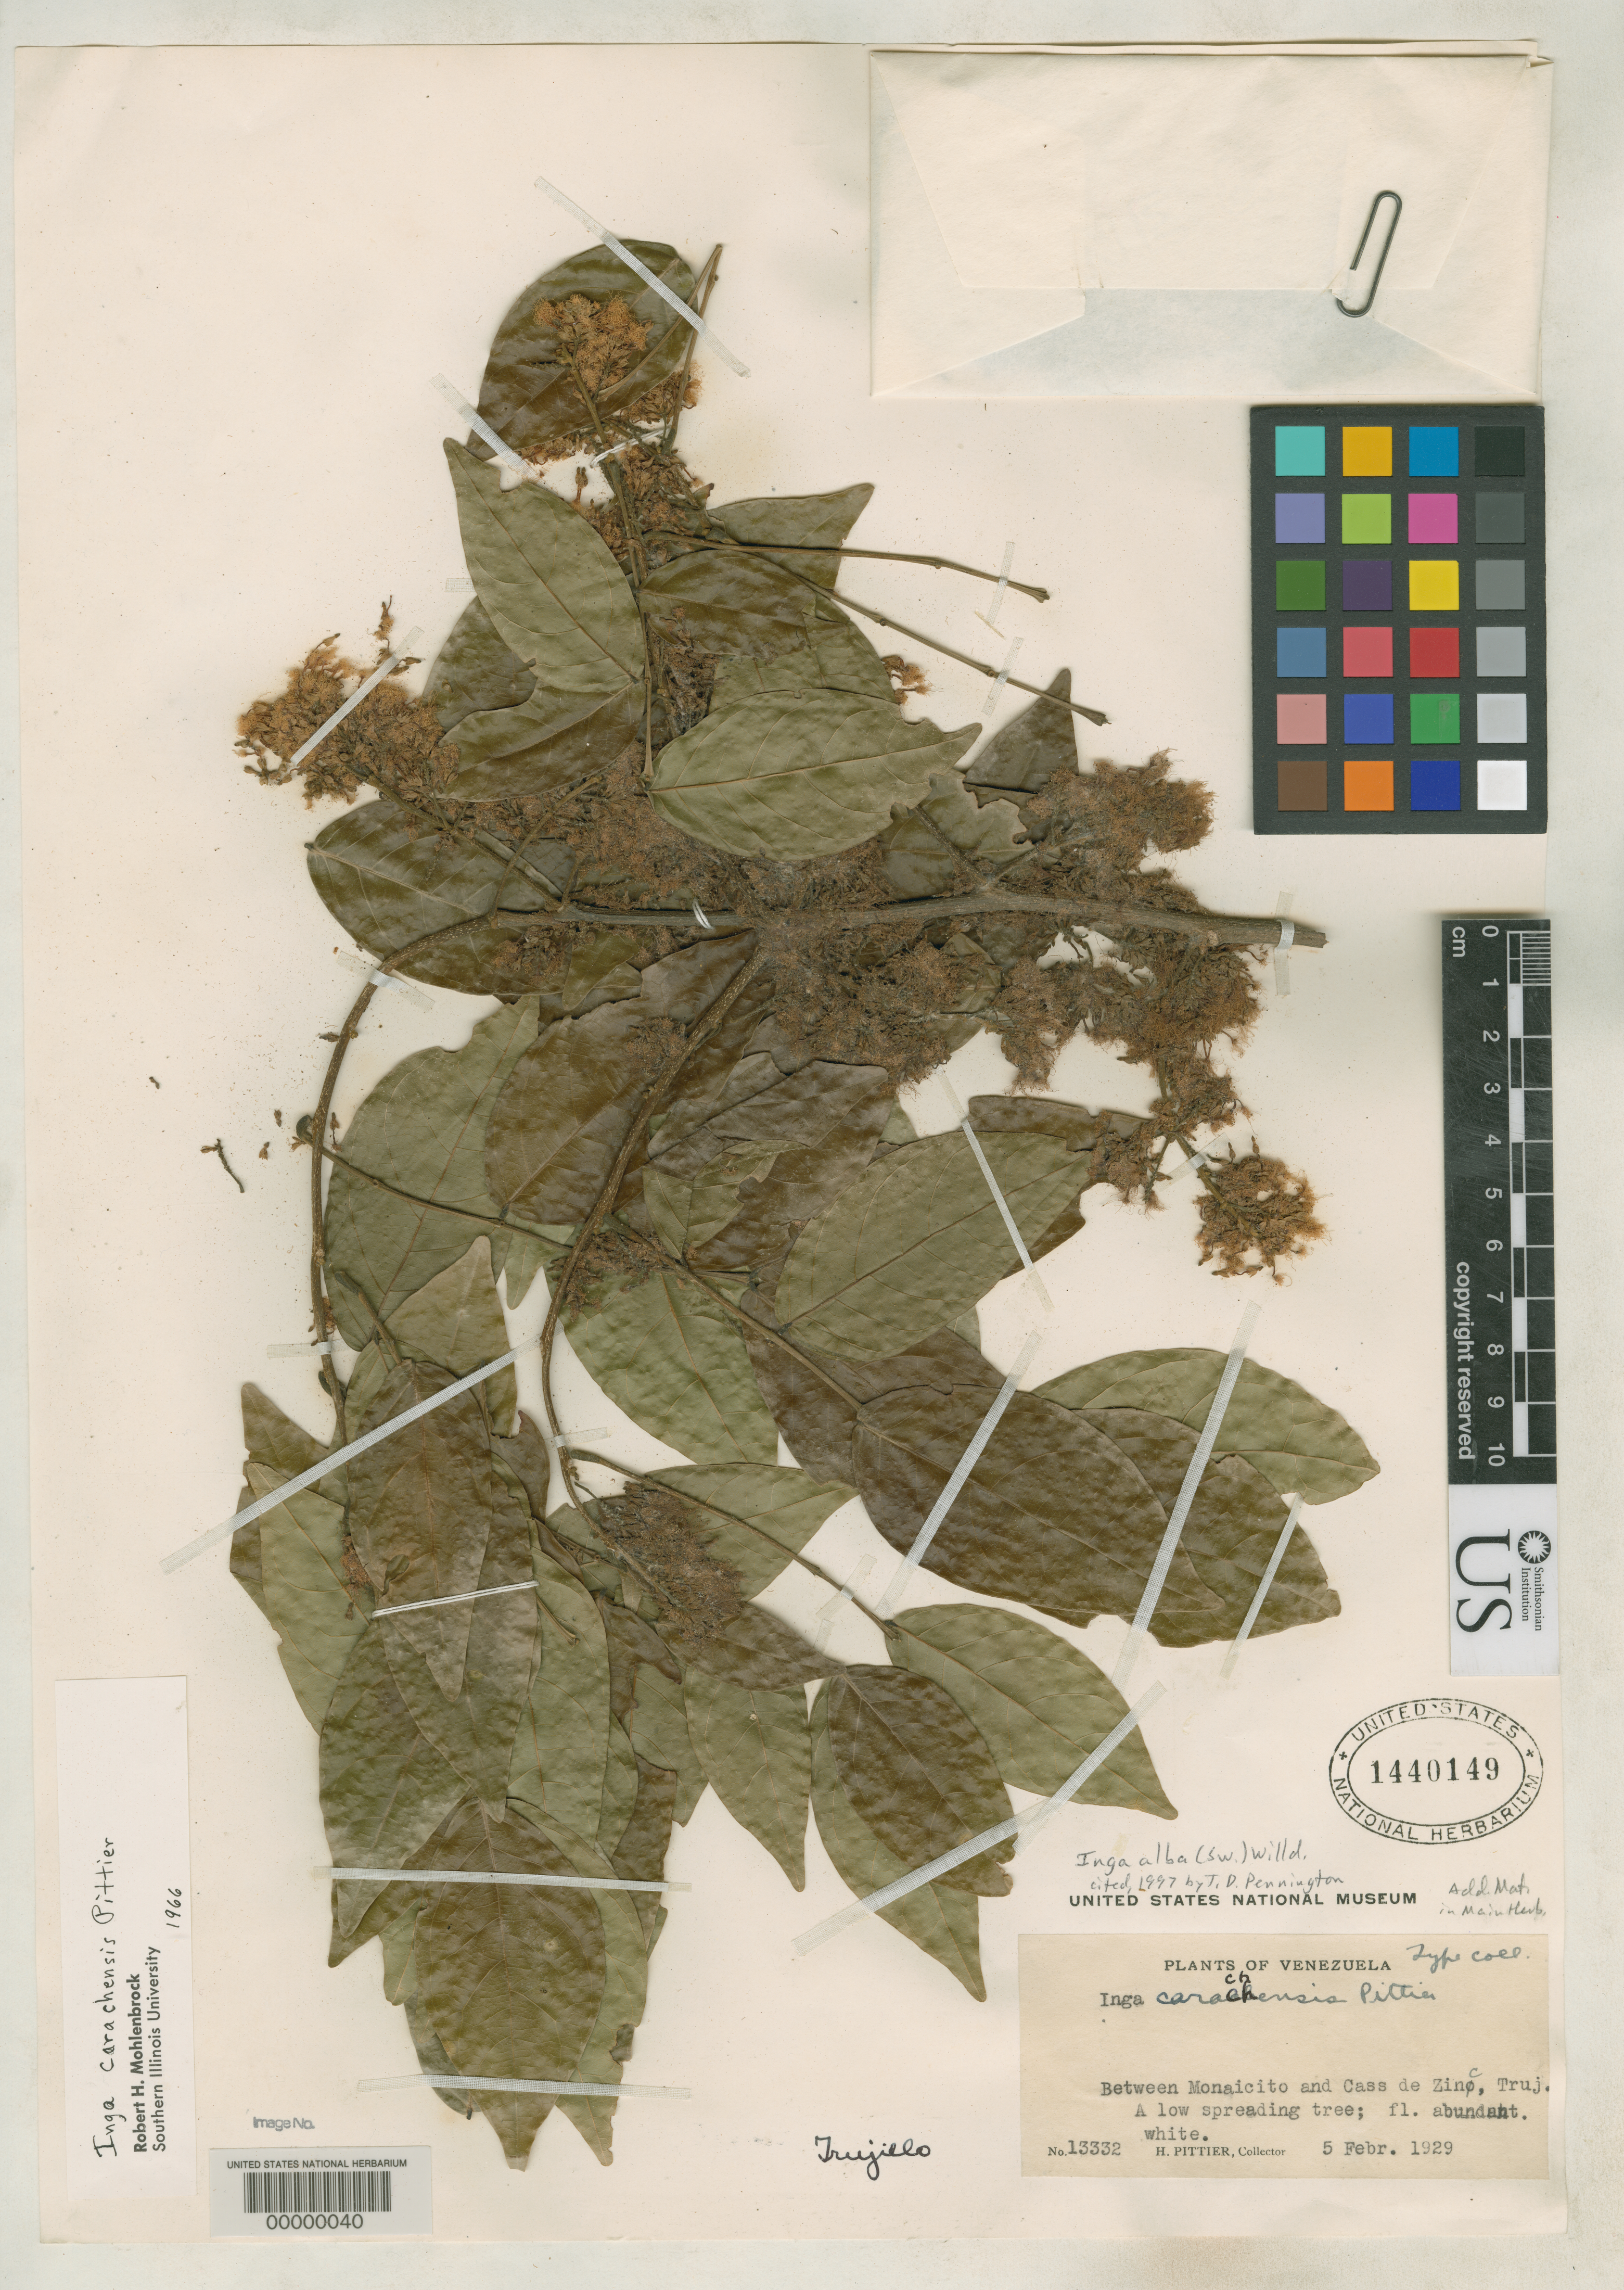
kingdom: Plantae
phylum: Tracheophyta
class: Magnoliopsida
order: Fabales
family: Fabaceae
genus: Inga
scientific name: Inga carachensis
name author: Pittier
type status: Isotype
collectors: H. F. Pittier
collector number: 13332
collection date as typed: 05 Feb 1929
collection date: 1929-02-05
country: Venezuela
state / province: Trujillo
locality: Between Monaicito and Cass de Zinc.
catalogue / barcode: US 1440149